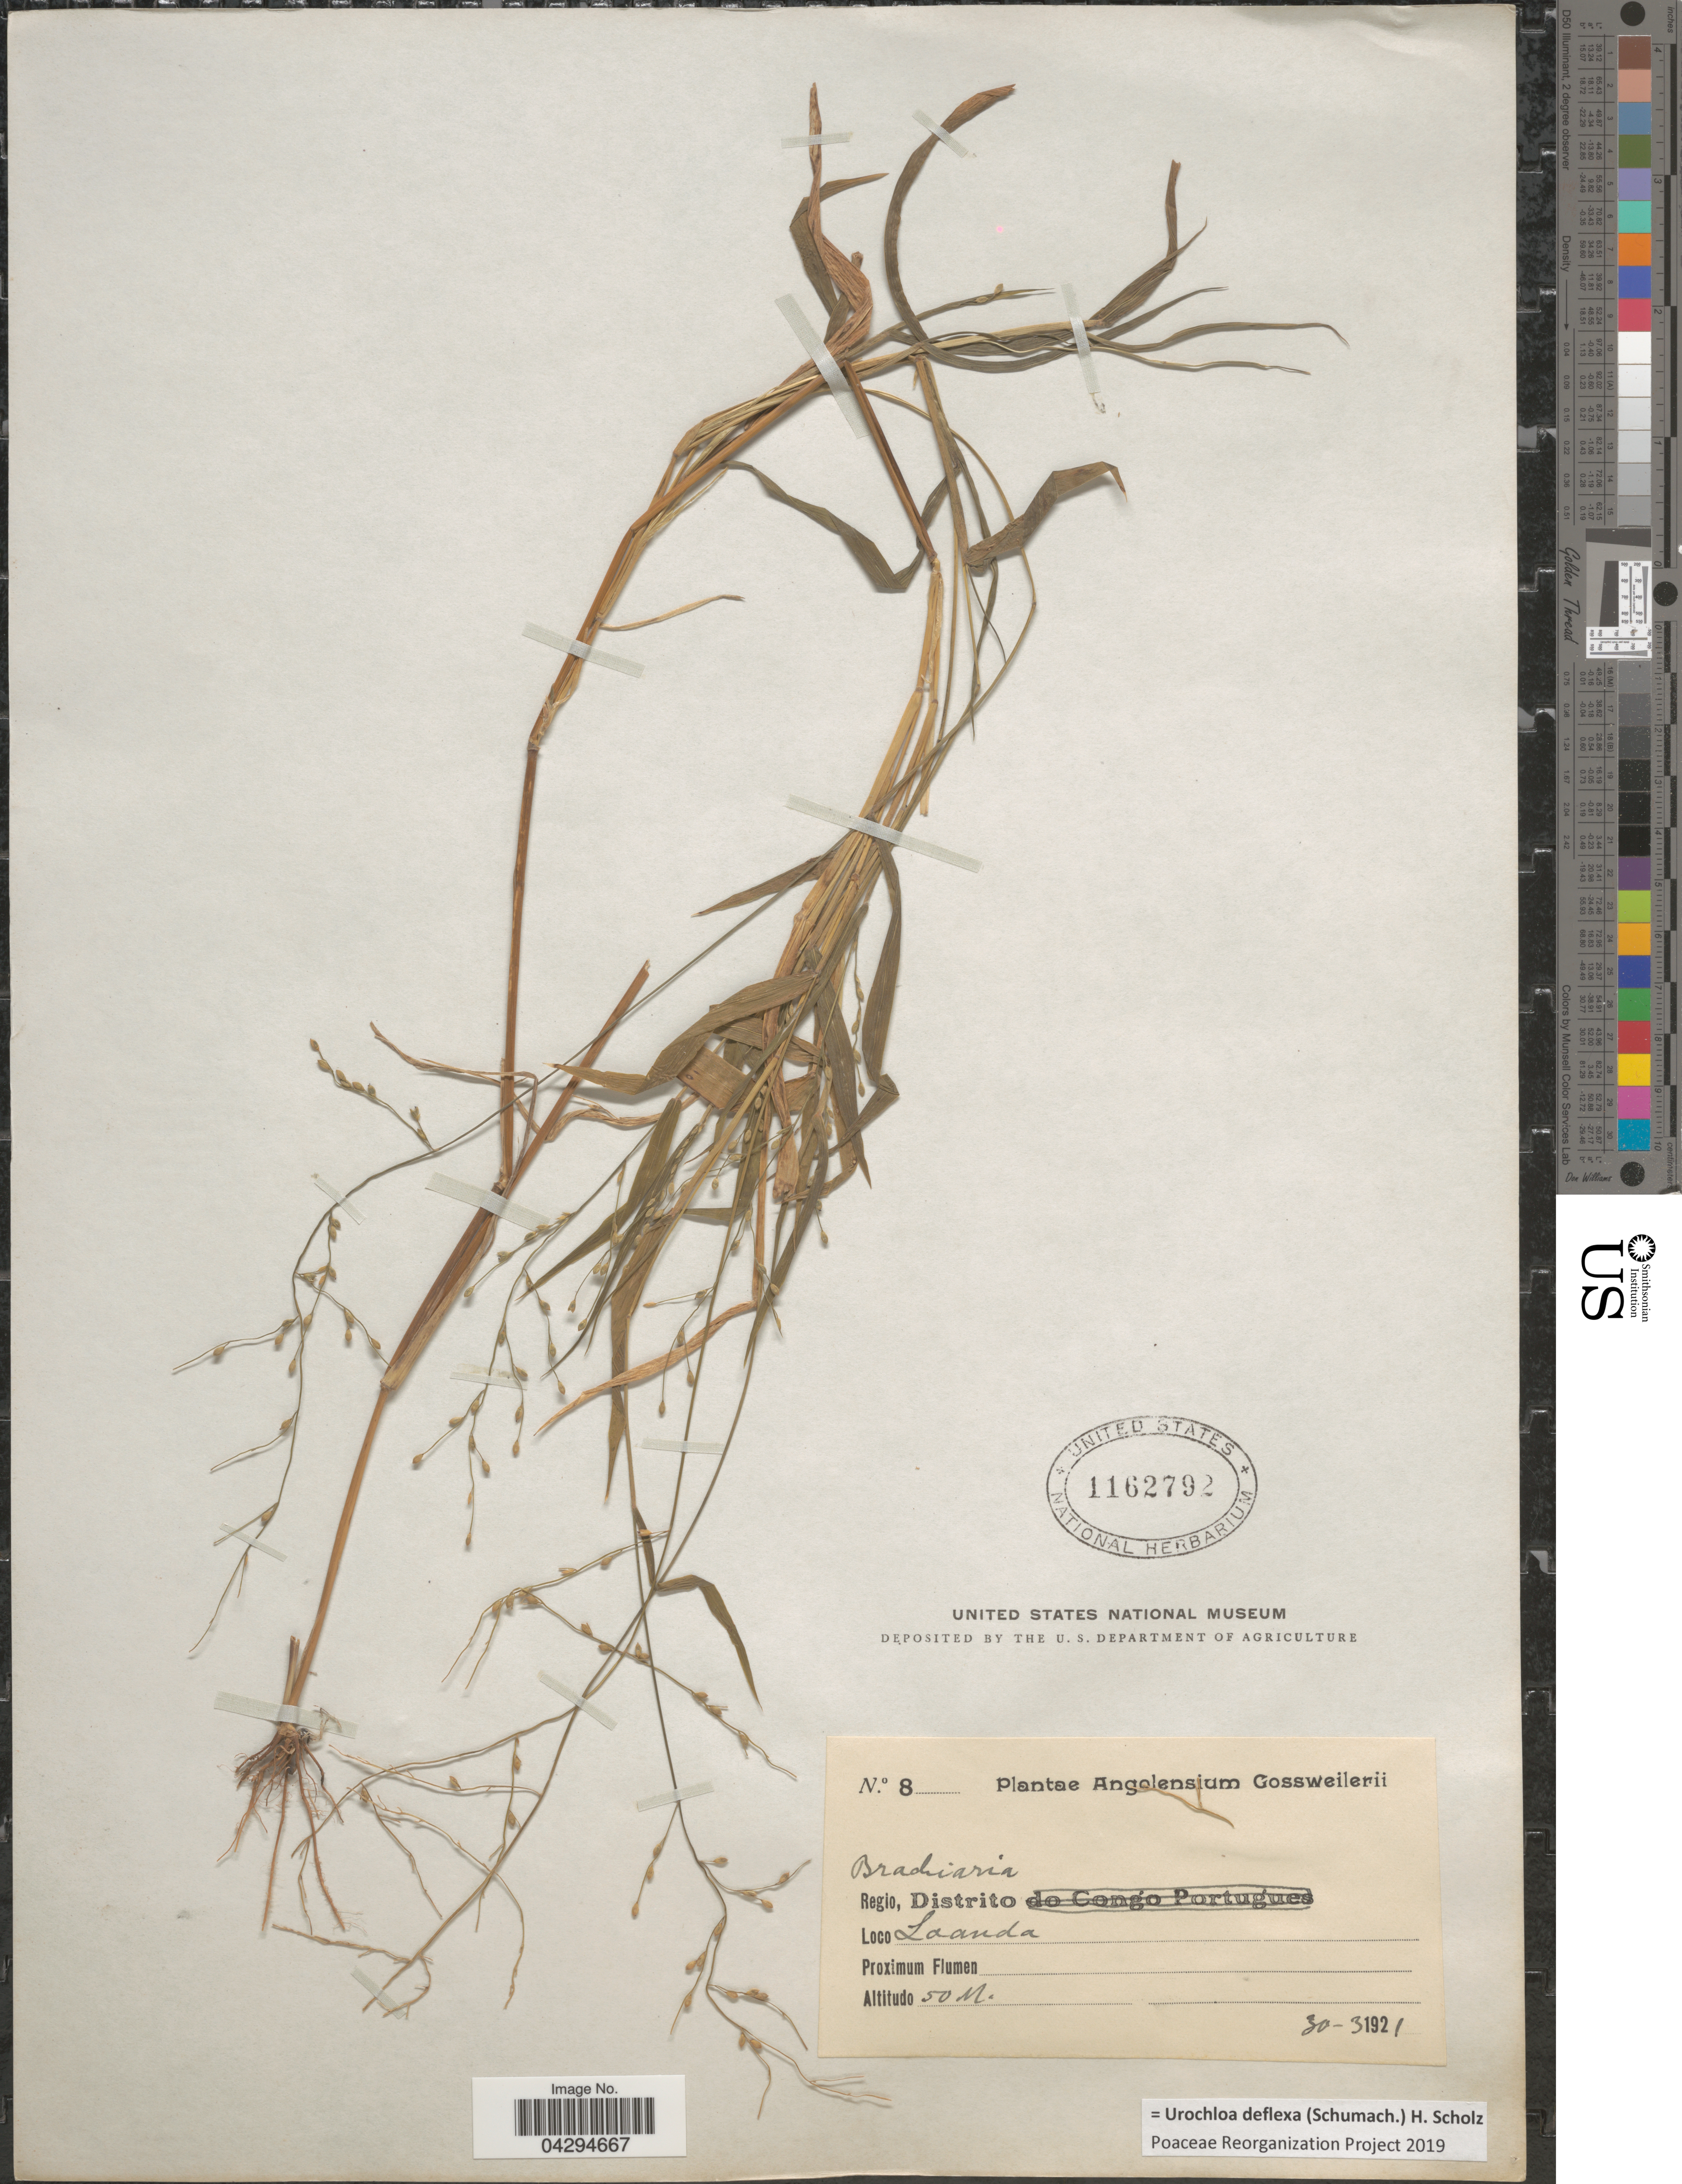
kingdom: Plantae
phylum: Tracheophyta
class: Liliopsida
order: Poales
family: Poaceae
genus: Urochloa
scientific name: Urochloa deflexa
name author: (Schumach.) H. Scholz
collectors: -. Gossweiler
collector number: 8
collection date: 1921-03-30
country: Angola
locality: Regio, Distrito. Laanda.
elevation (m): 50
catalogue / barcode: US 1162792